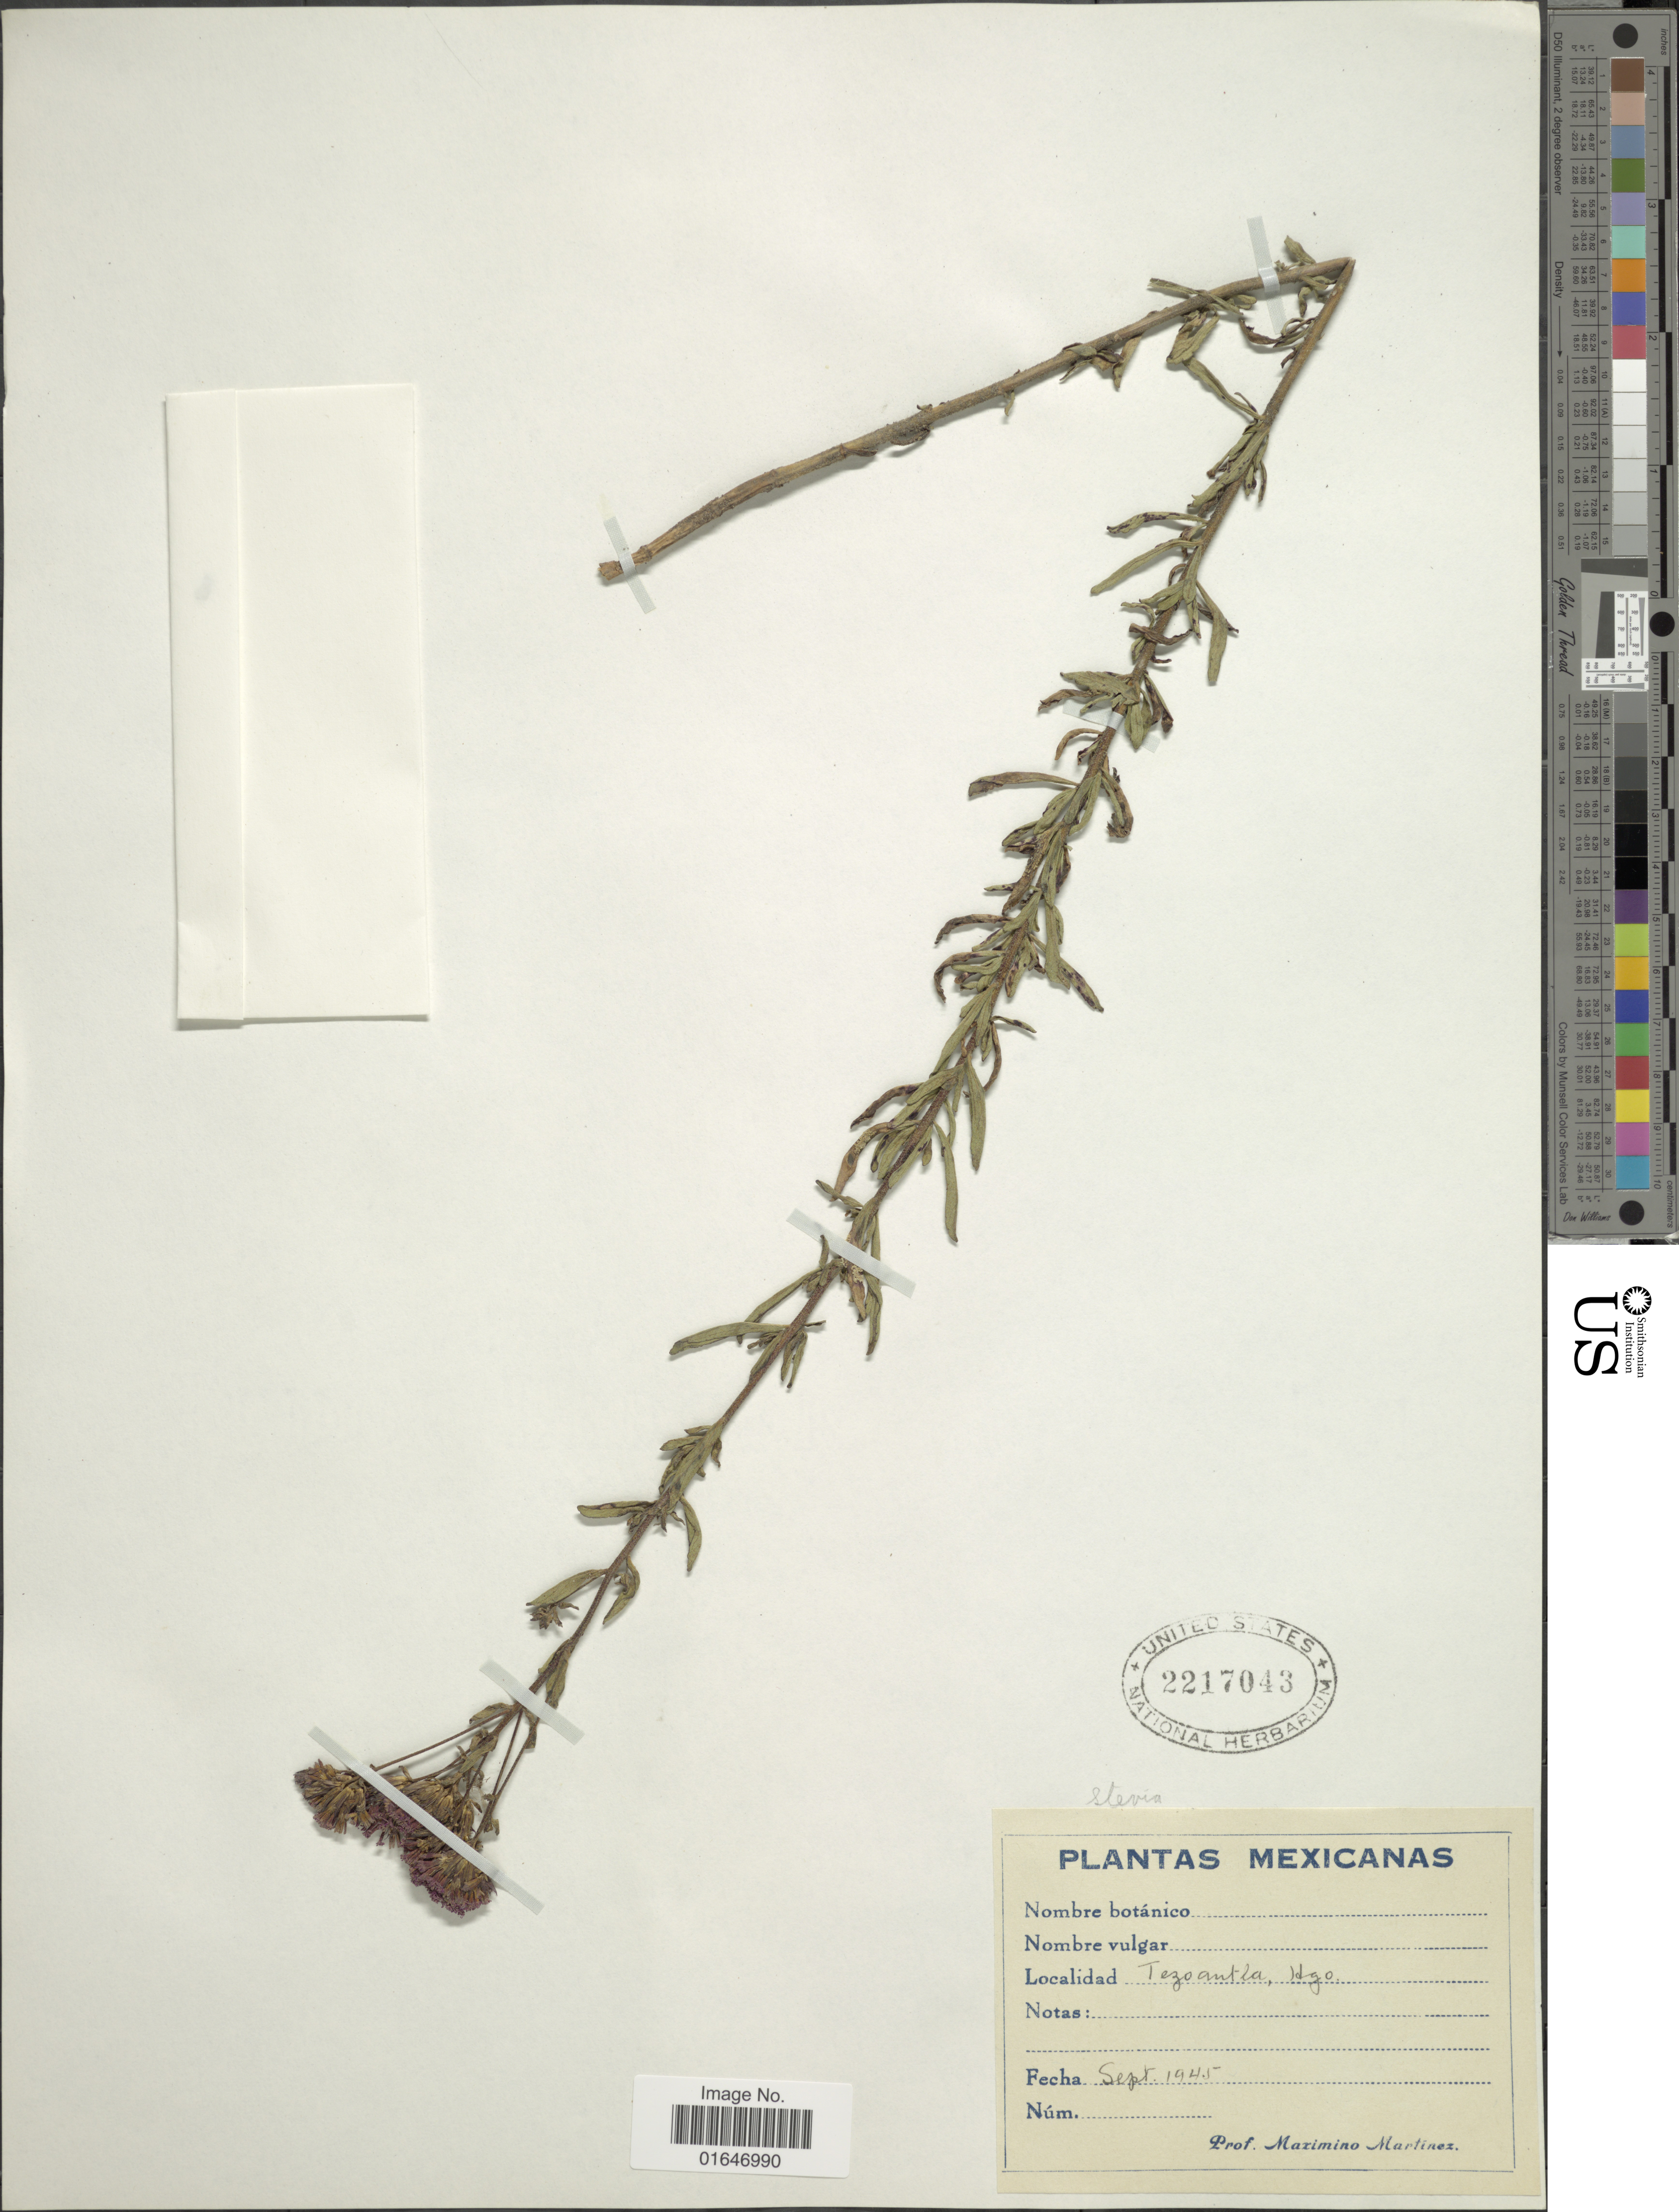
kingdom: Plantae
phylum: Tracheophyta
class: Magnoliopsida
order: Asterales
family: Asteraceae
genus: Stevia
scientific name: Stevia pilosa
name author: Lag.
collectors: M. Martinez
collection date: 1945-09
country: Mexico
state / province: Hidalgo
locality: Tezoantla.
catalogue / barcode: US 2217043